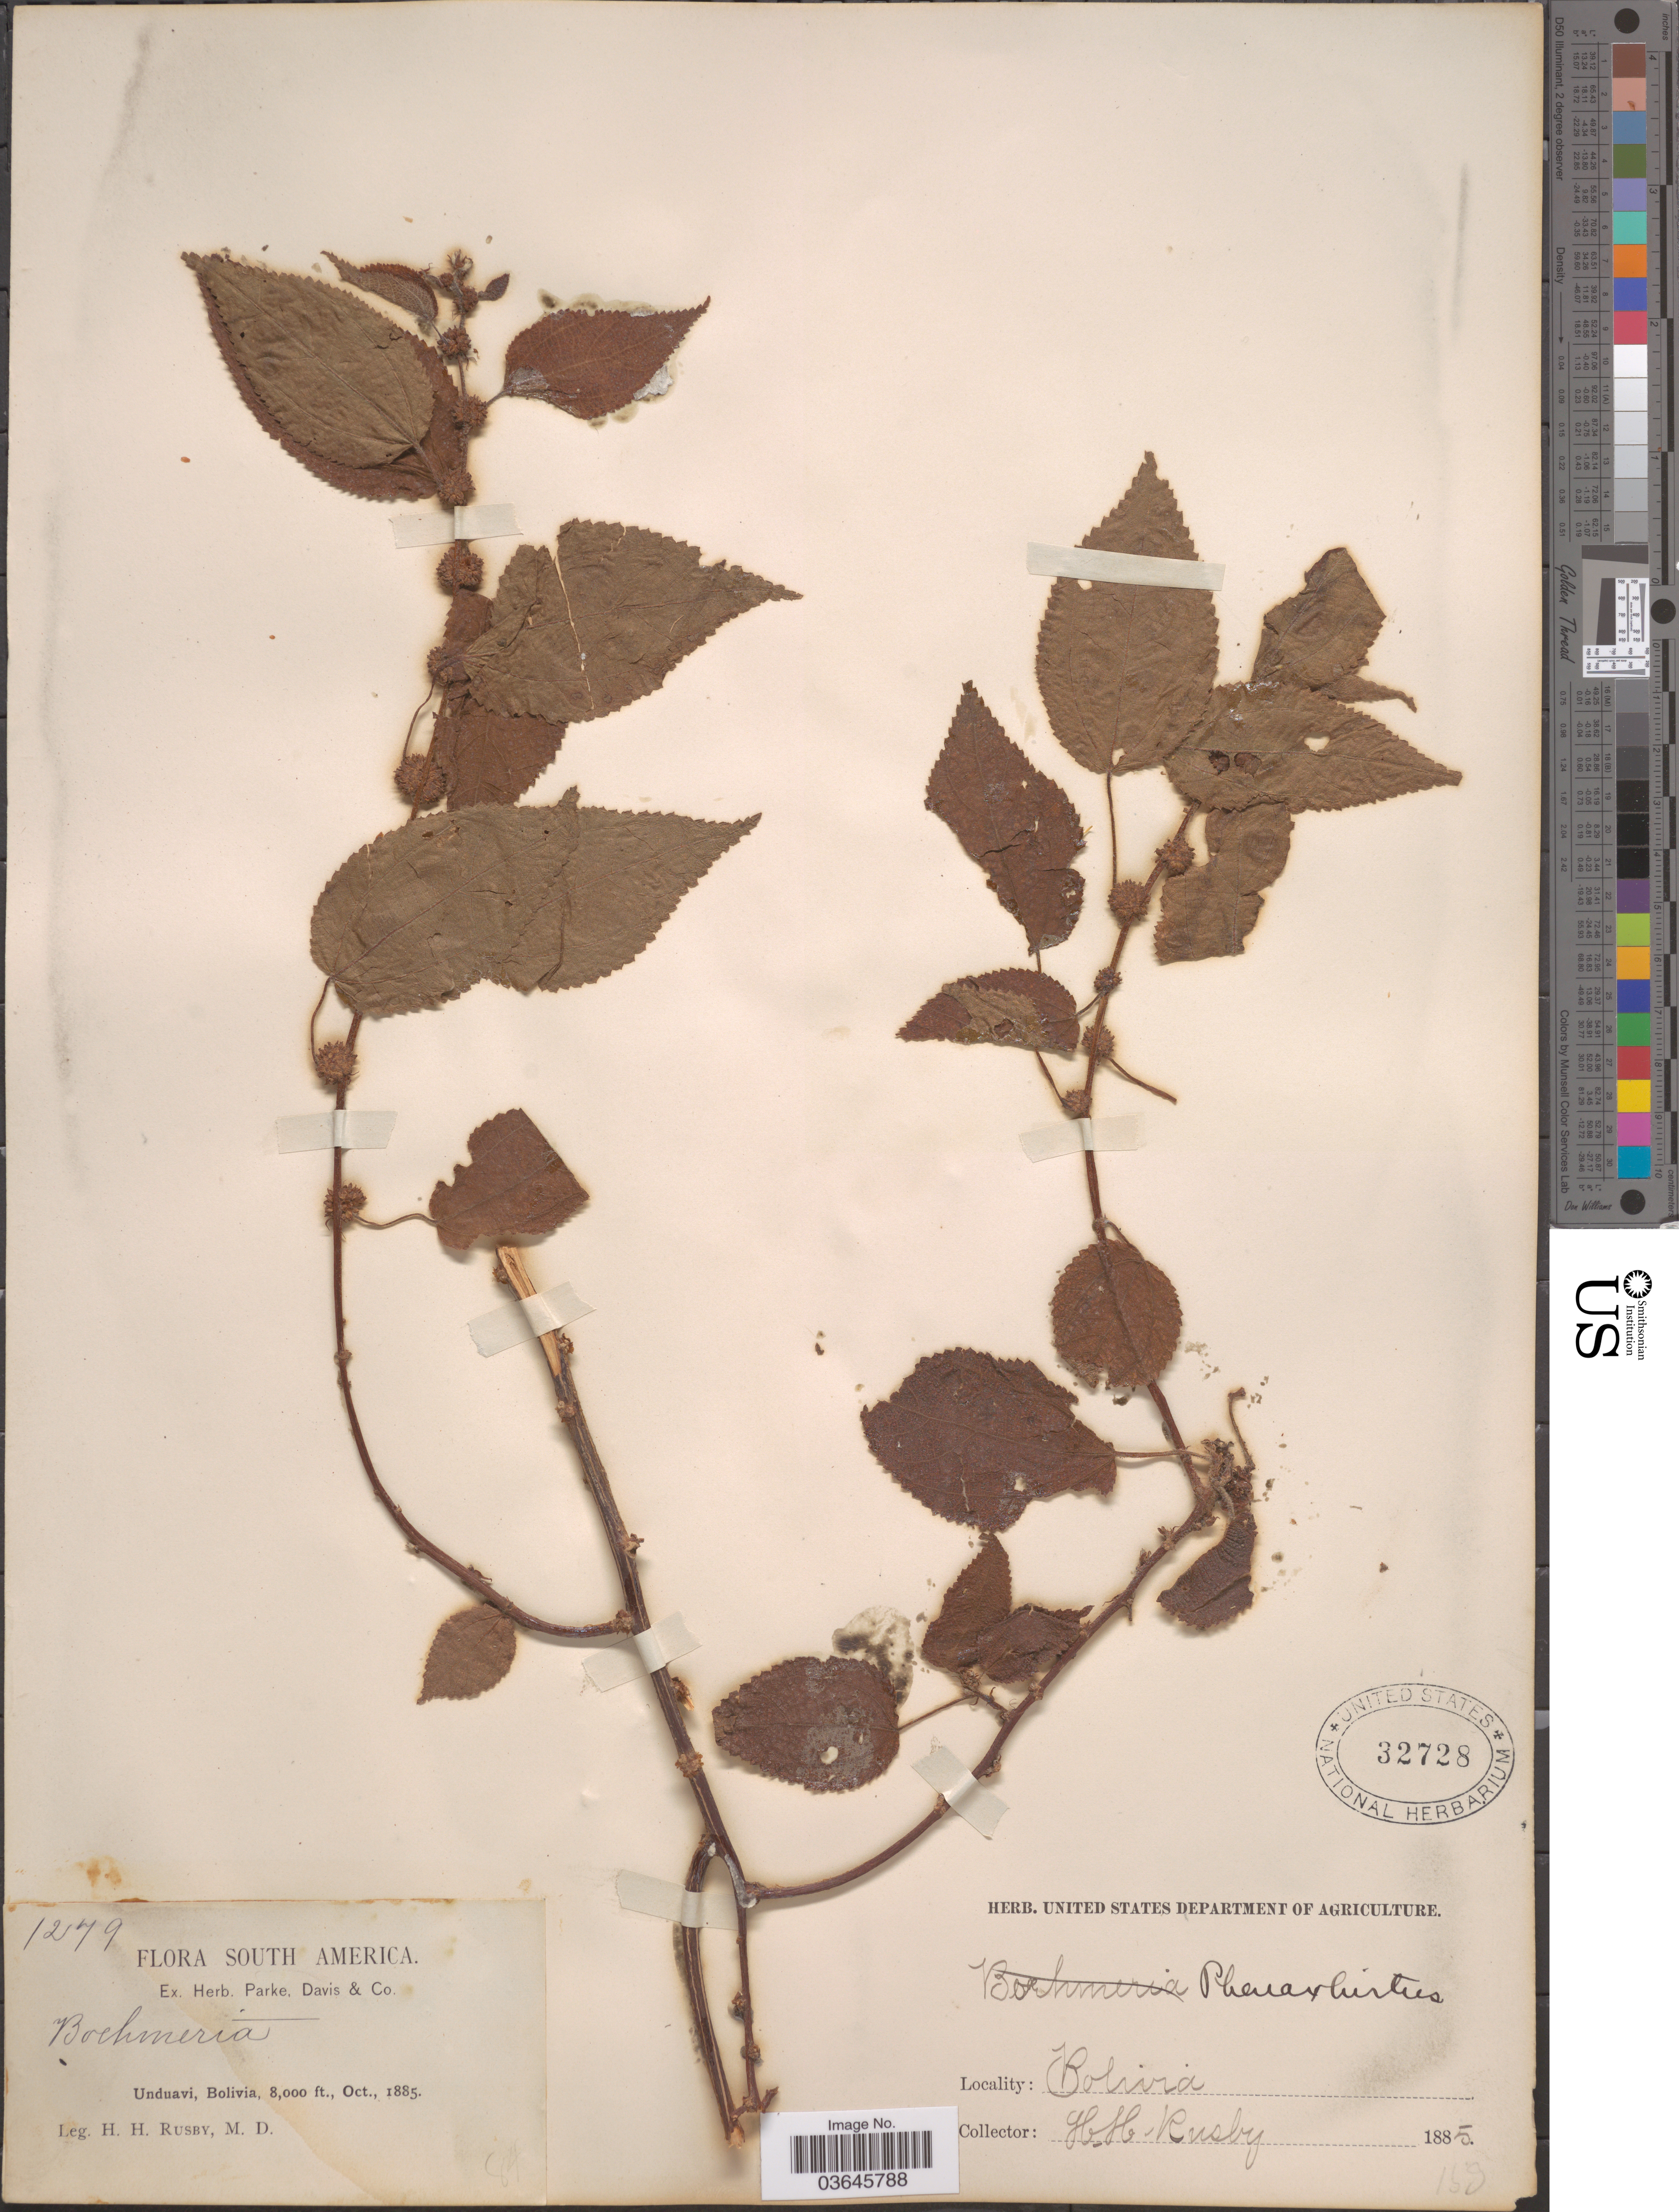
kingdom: Plantae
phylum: Tracheophyta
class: Magnoliopsida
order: Rosales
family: Urticaceae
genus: Phenax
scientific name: Phenax hirtus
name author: (Sw.) Wedd.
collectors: H. H. Rusby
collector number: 1249*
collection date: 1885-10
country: Bolivia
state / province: La Paz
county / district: Nor Yungas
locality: Unduavi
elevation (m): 2438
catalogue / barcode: US 32728